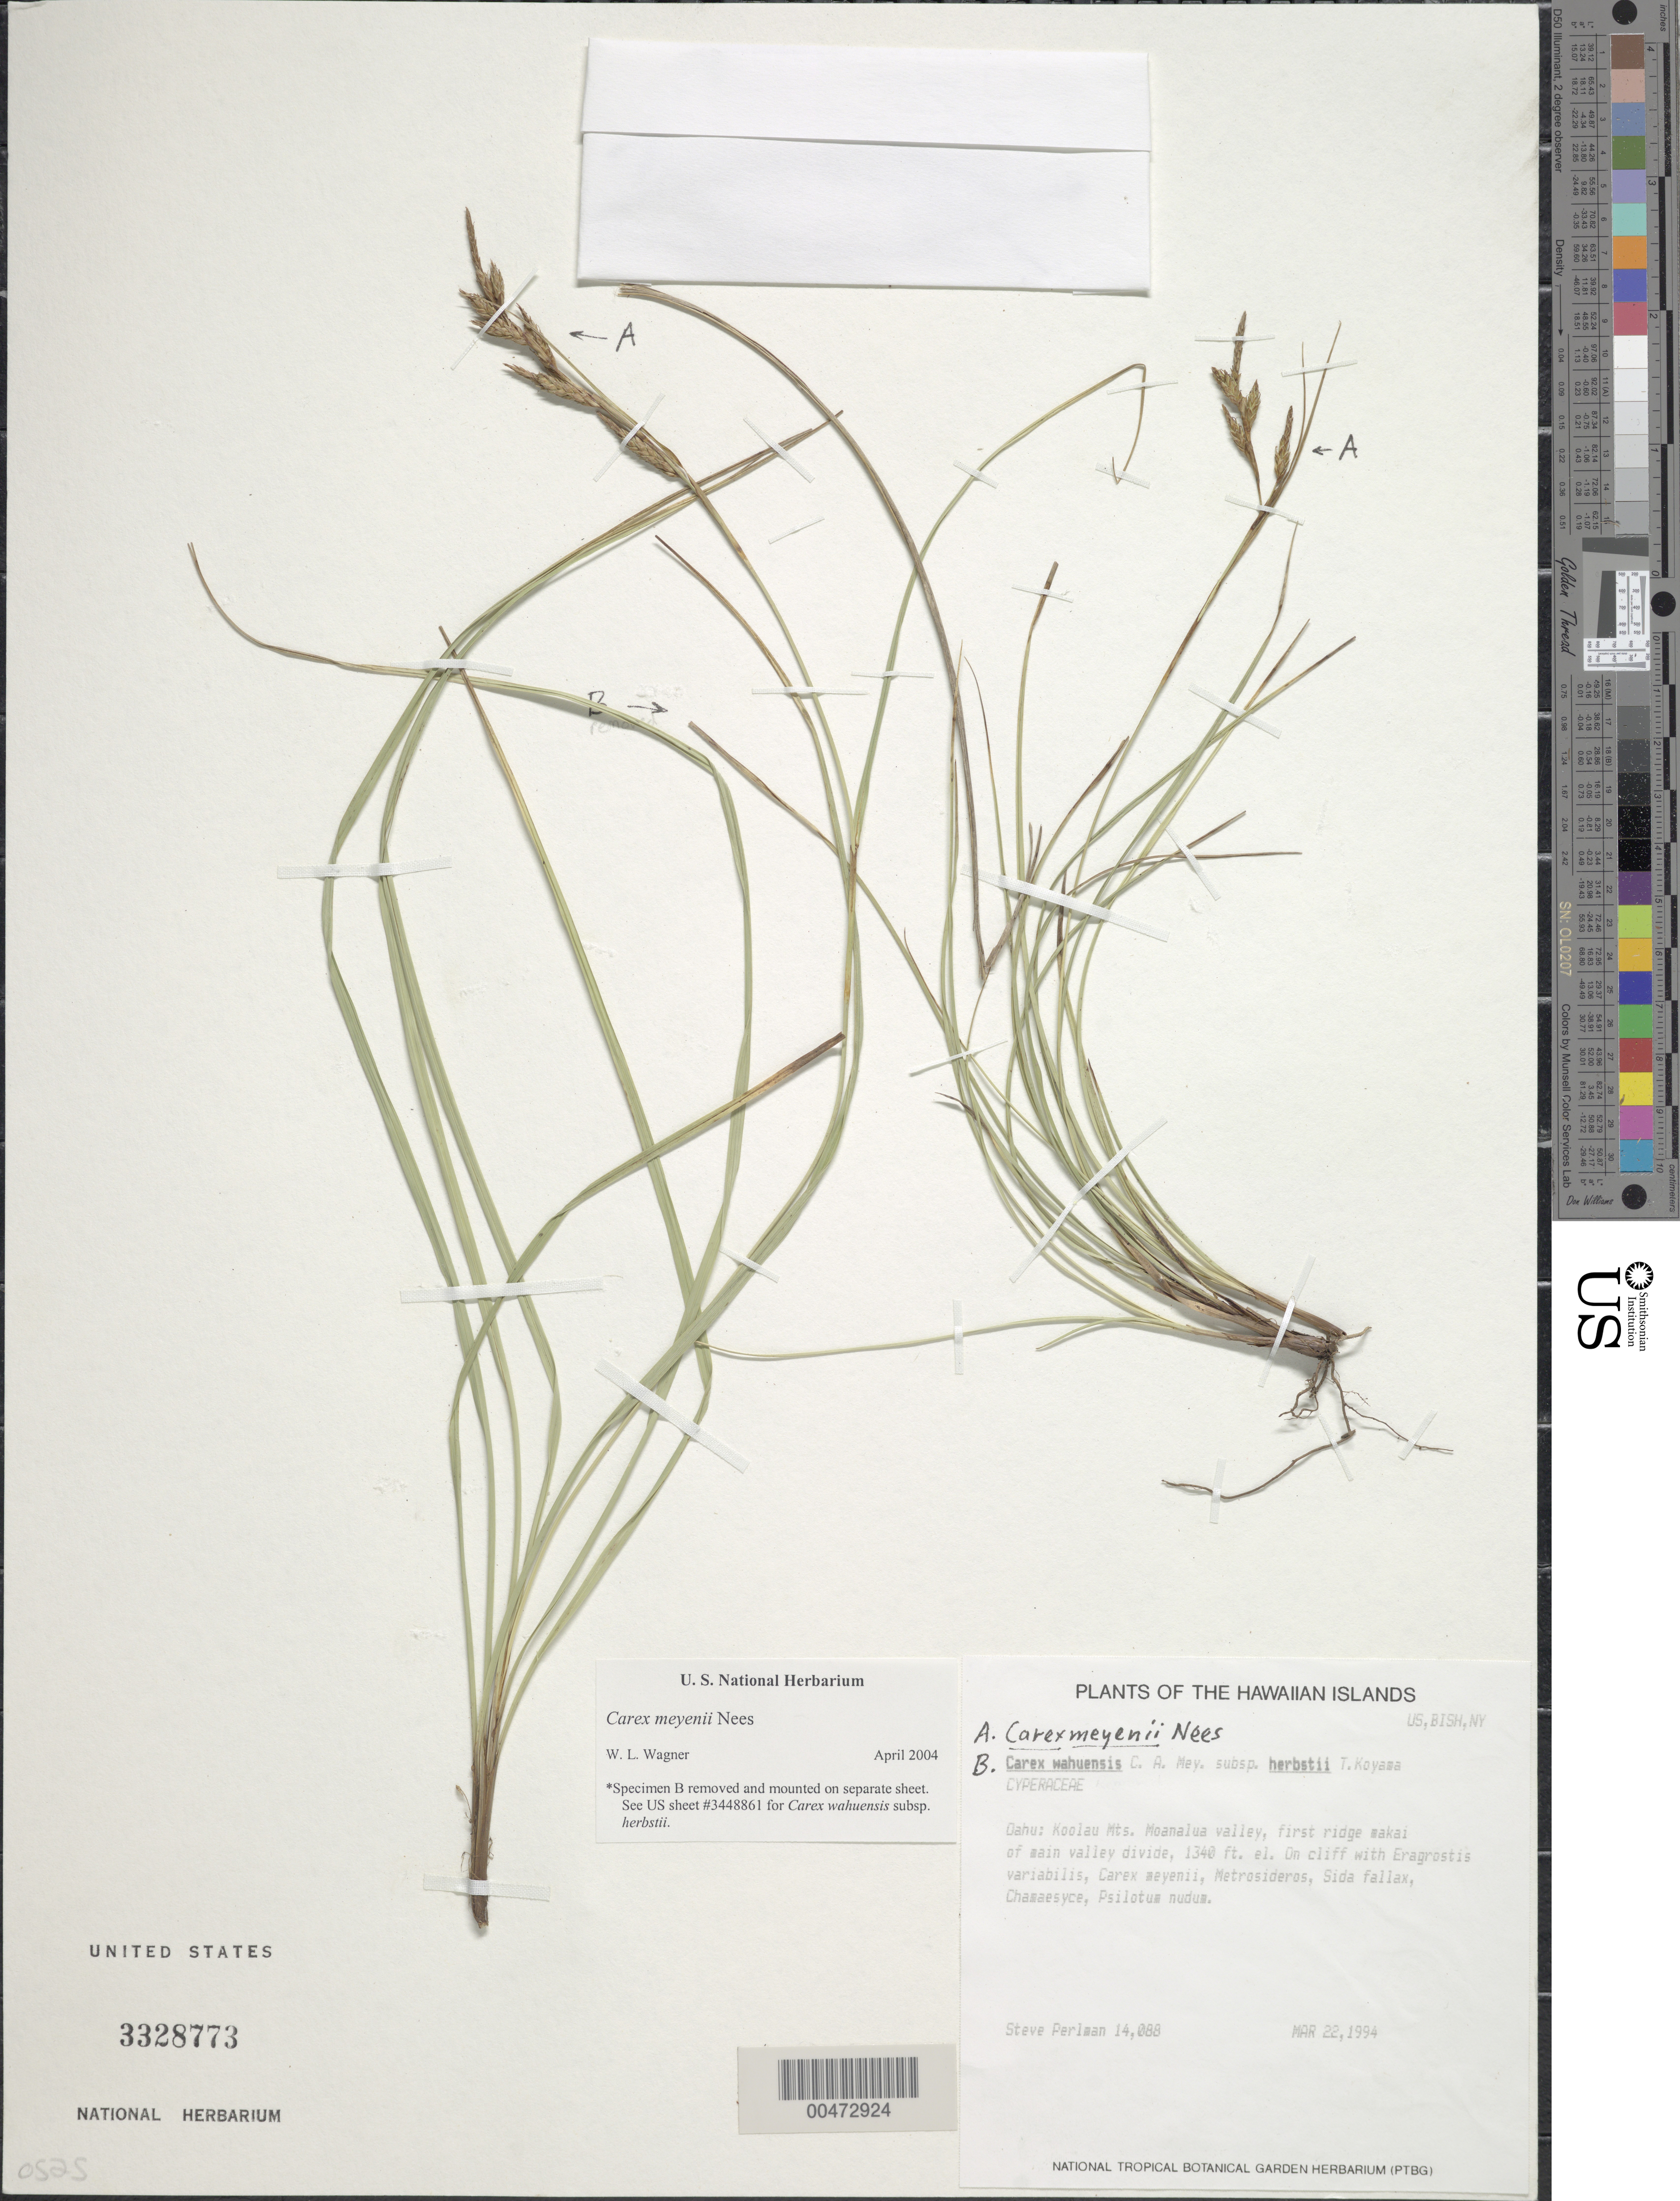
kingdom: Plantae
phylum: Tracheophyta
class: Liliopsida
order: Poales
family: Cyperaceae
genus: Carex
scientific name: Carex meyenii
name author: Nees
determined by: Wagner, W. L., (BOT), Smithsonian Institution - National Museum of Natural History (UNITED STATES)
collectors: S. P. Perlman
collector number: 14088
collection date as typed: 22 Mar 1994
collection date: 1994-03-22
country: United States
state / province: Hawaii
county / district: Honolulu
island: Oahu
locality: Koolau Mts, Moanalua Valley, first ridge makai of main valley divide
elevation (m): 408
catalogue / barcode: US 3328773